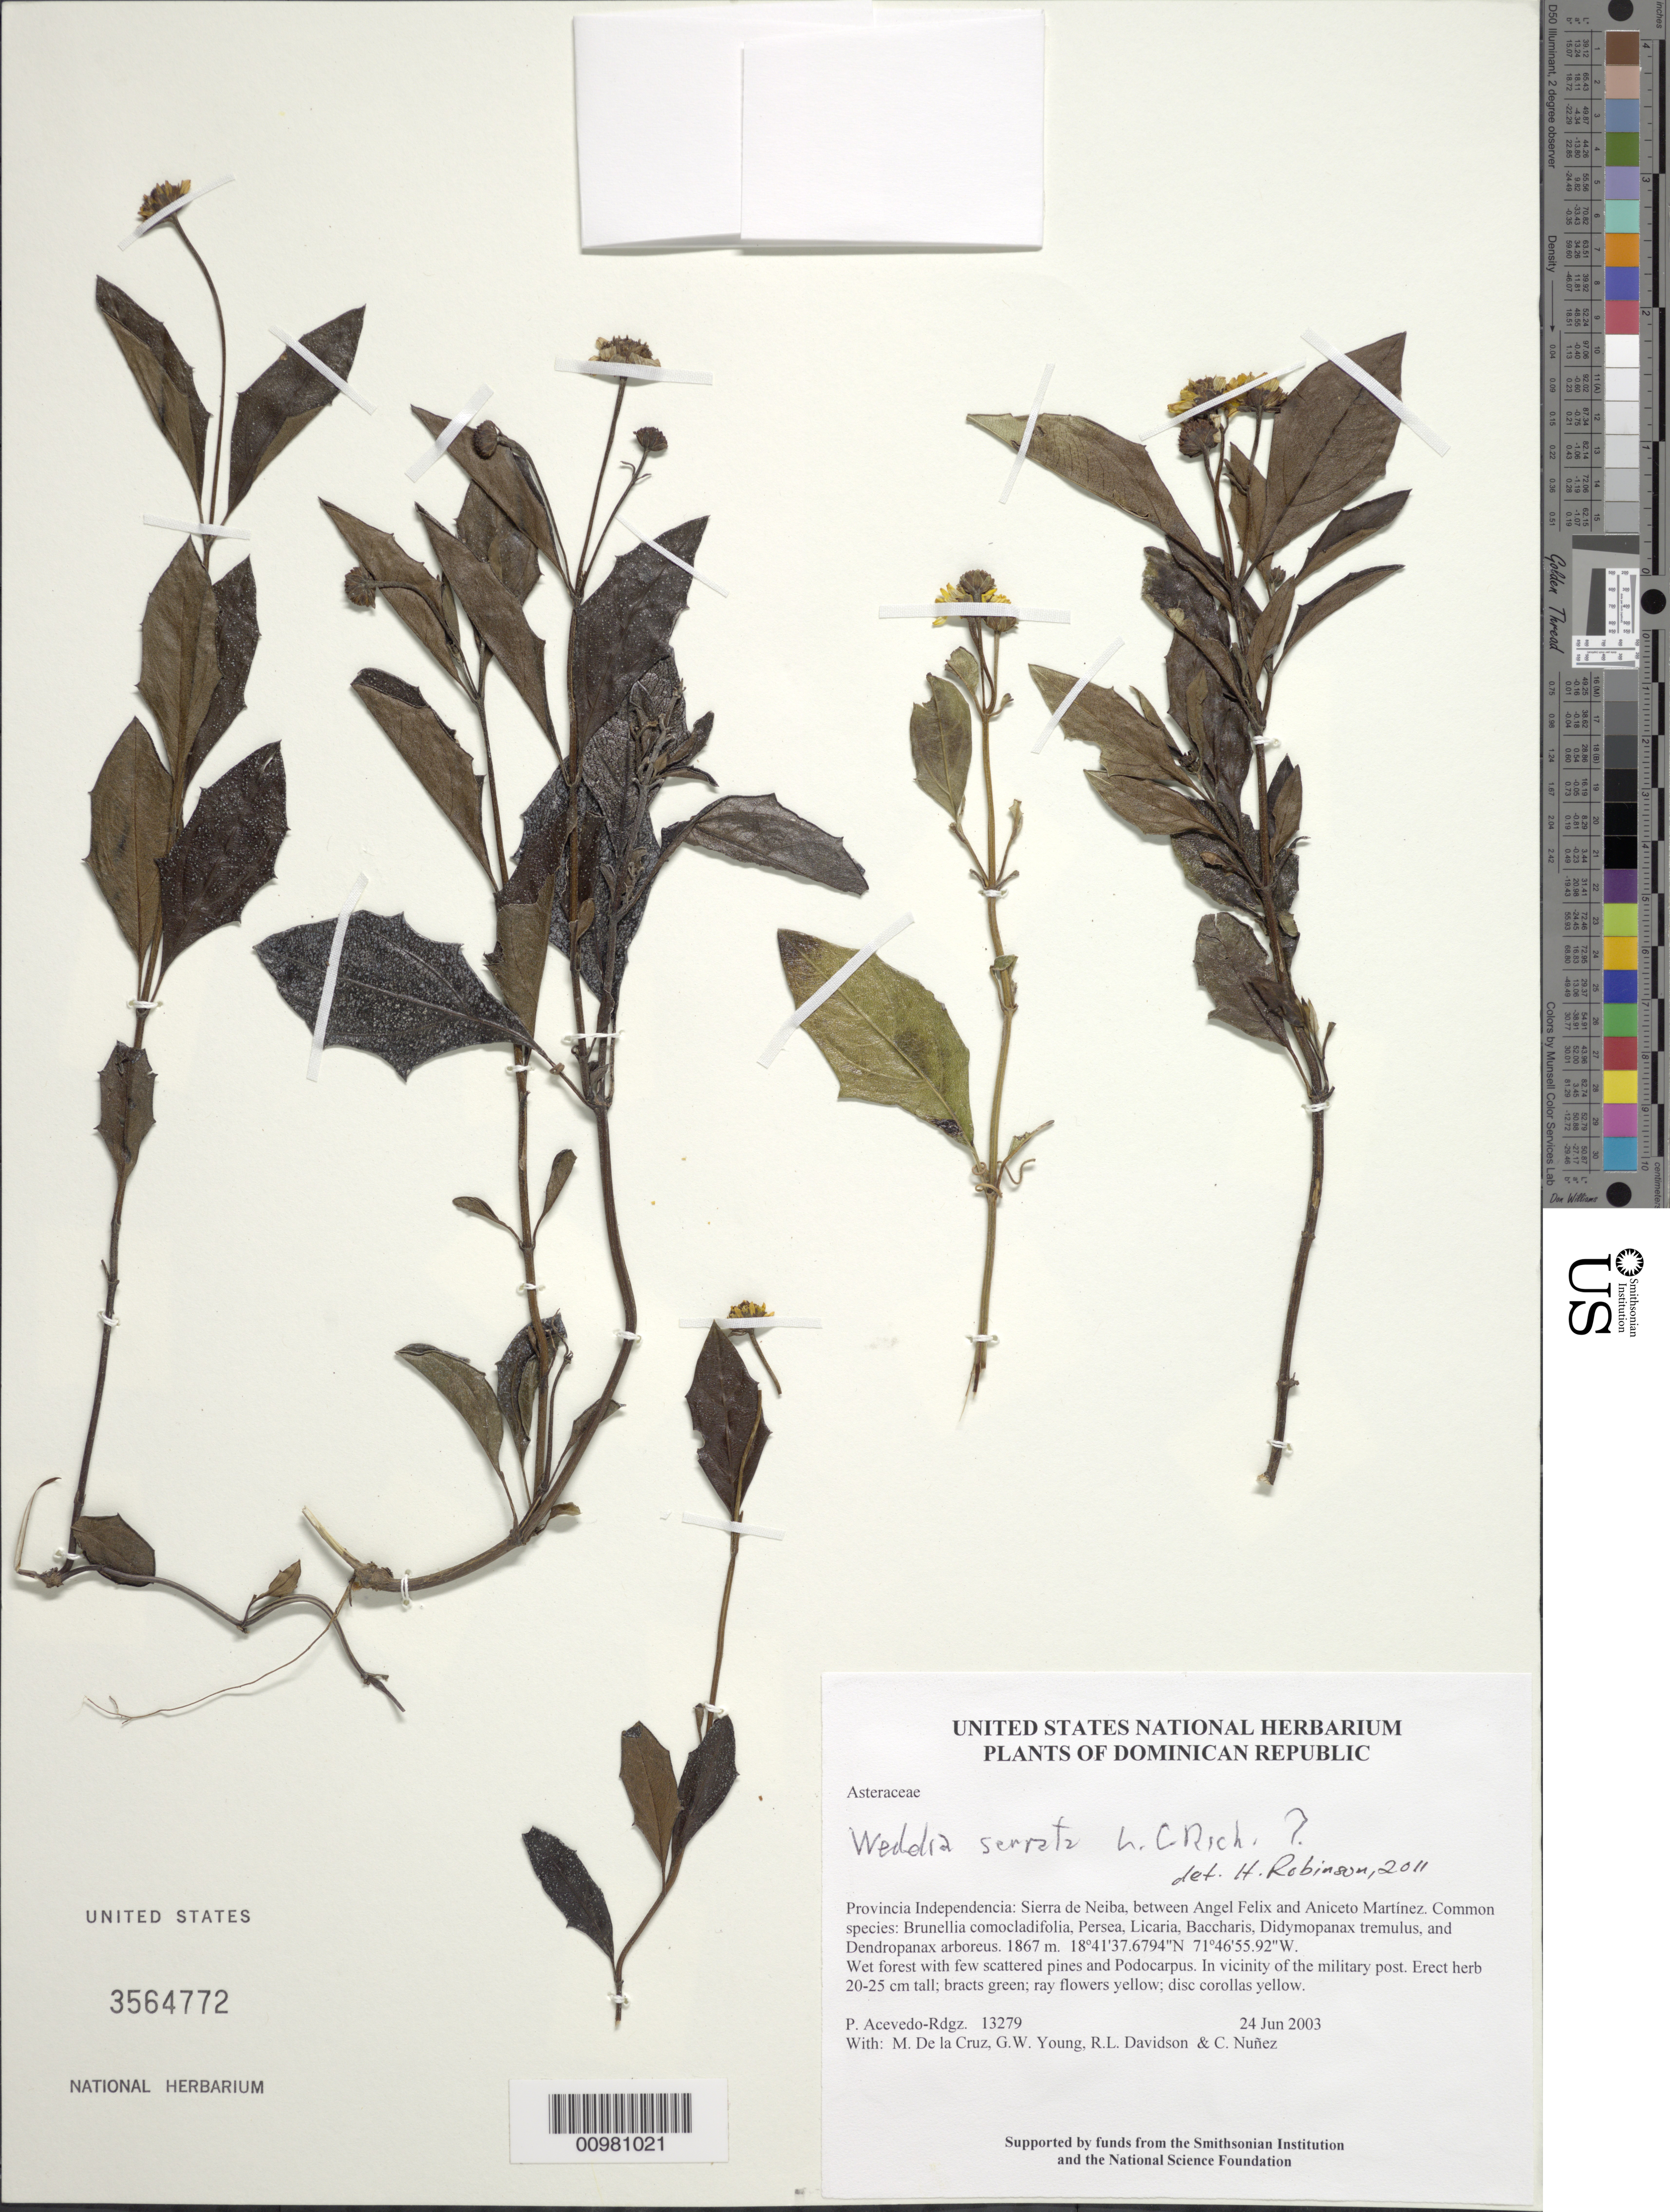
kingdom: Plantae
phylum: Tracheophyta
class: Magnoliopsida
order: Asterales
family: Asteraceae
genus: Wedelia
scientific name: Wedelia serrata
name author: Rich.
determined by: Robinson, Harold E., (US)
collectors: P. Acevedo-Rodr., M. de la Cruz, J. Rawlins, G. Young, R. Davidson & C. Nunez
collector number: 13279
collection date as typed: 24 Jun 2003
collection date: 2003-06-24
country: Dominican Republic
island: Hispaniola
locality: Provincia Independencia: Sierra de Neiba, between Angel Felix and Aniceto Martínez. Common species: Brunellia comocladifolia, Persea, Licaria, Baccharis, Didymopanax tremulus, and Dendropanax arboreus.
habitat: Wet forest with few scattered pines and Podocarpus. In vicinity of the military post.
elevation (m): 1867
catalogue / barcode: US 3564772